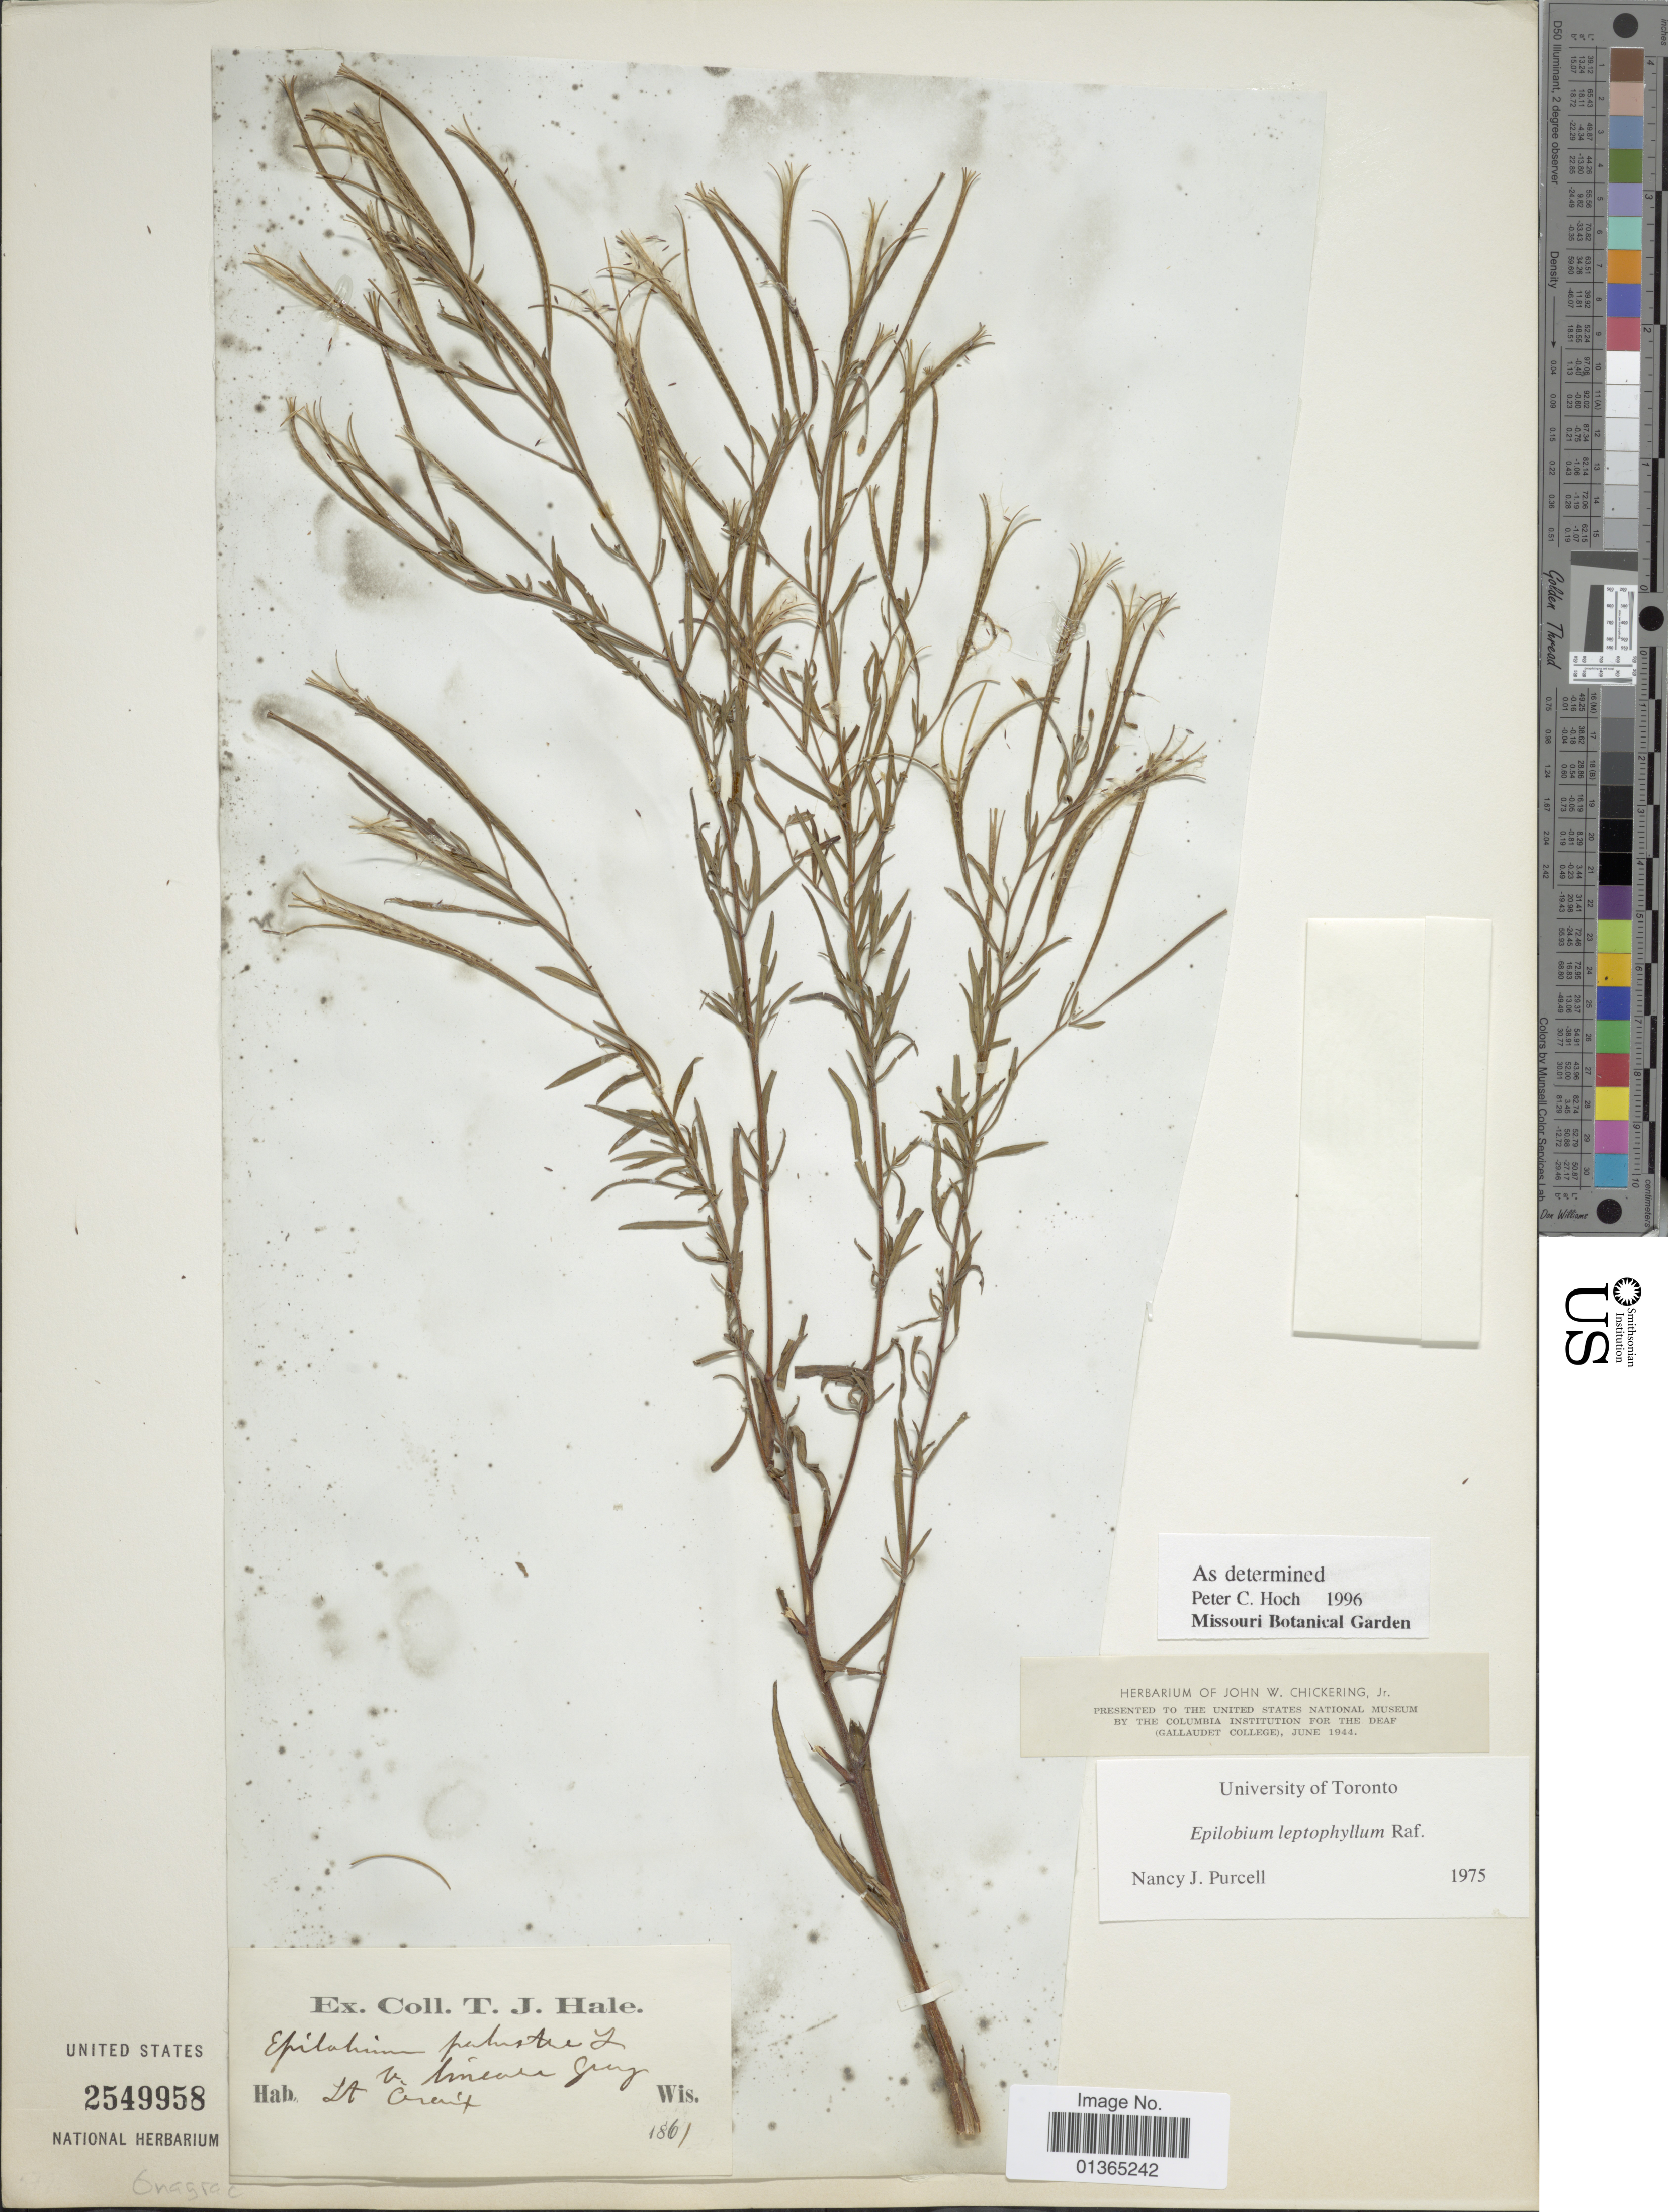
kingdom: Plantae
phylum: Tracheophyta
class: Magnoliopsida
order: Myrtales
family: Onagraceae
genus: Epilobium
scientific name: Epilobium leptophyllum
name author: Raf.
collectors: T. Hale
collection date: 1861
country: United States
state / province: Wisconsin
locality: St. Croix.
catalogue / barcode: US 2549958